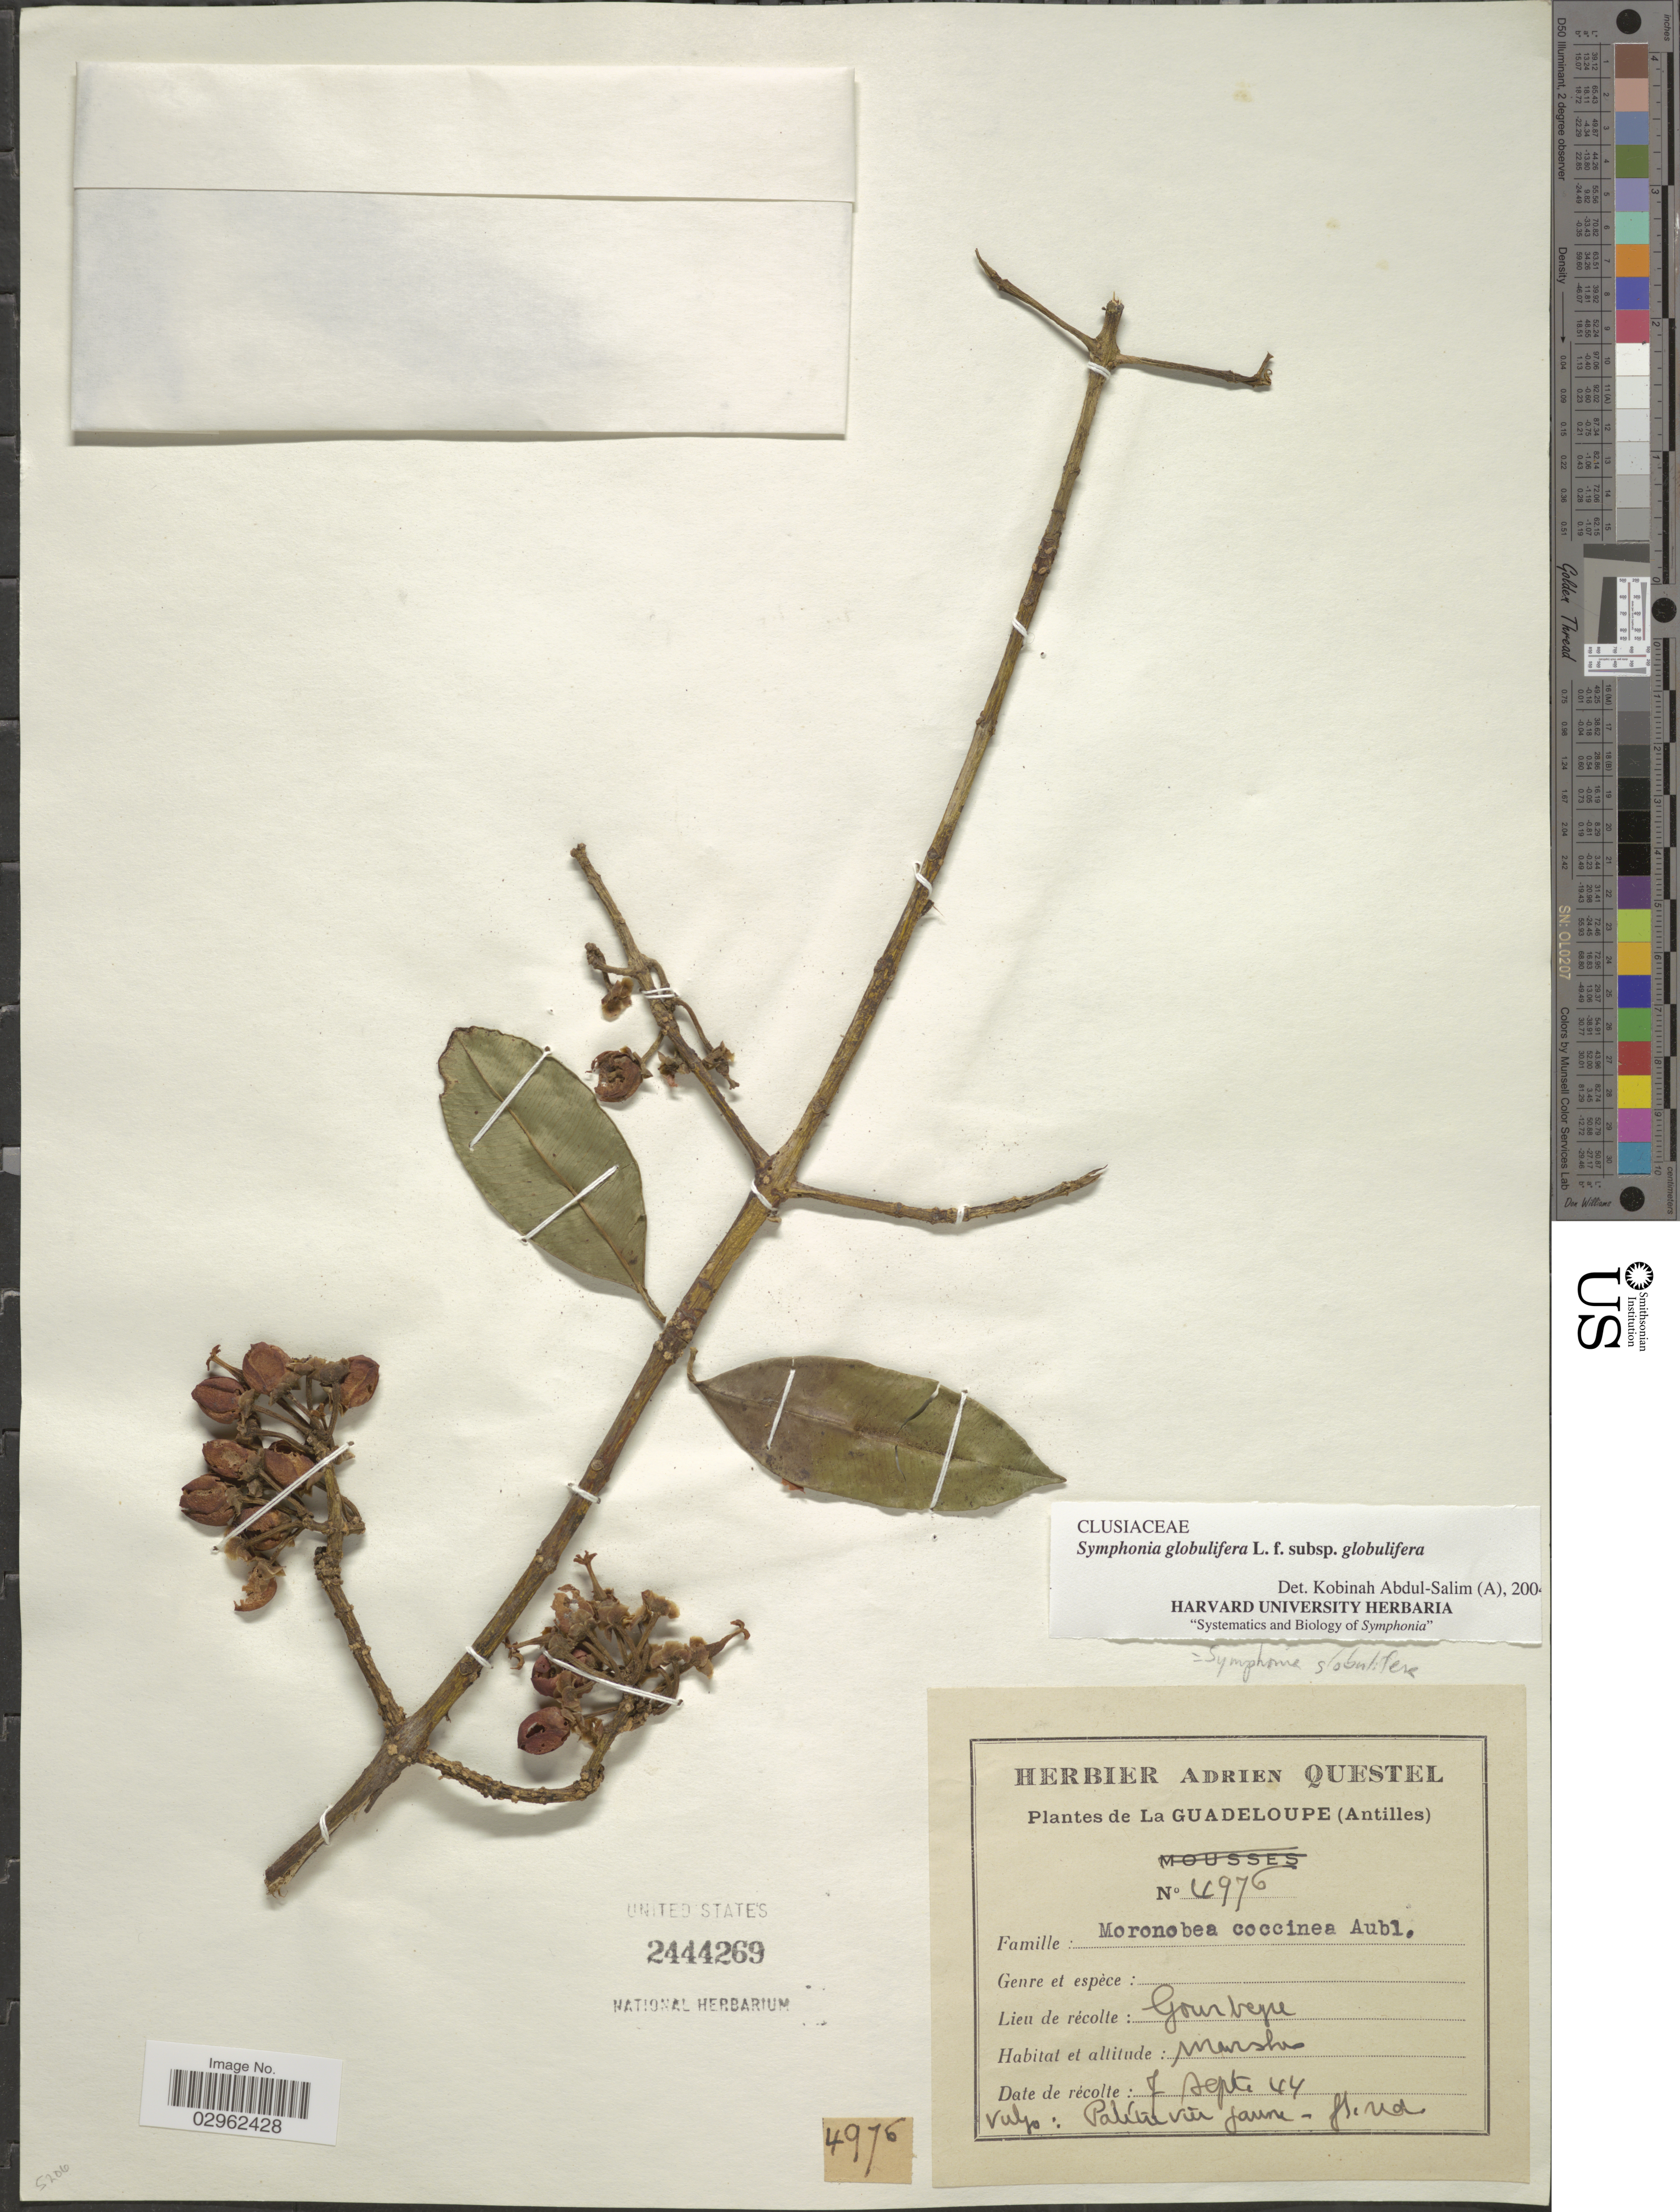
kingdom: Plantae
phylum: Tracheophyta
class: Magnoliopsida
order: Malpighiales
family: Clusiaceae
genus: Symphonia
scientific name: Symphonia globulifera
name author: L. f.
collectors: A. Questel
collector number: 4976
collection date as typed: Transcribed d/m/y: 7/9/44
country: Guadeloupe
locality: La Guadeloupe (Antilles). Gourbeyre.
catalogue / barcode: US 2444269